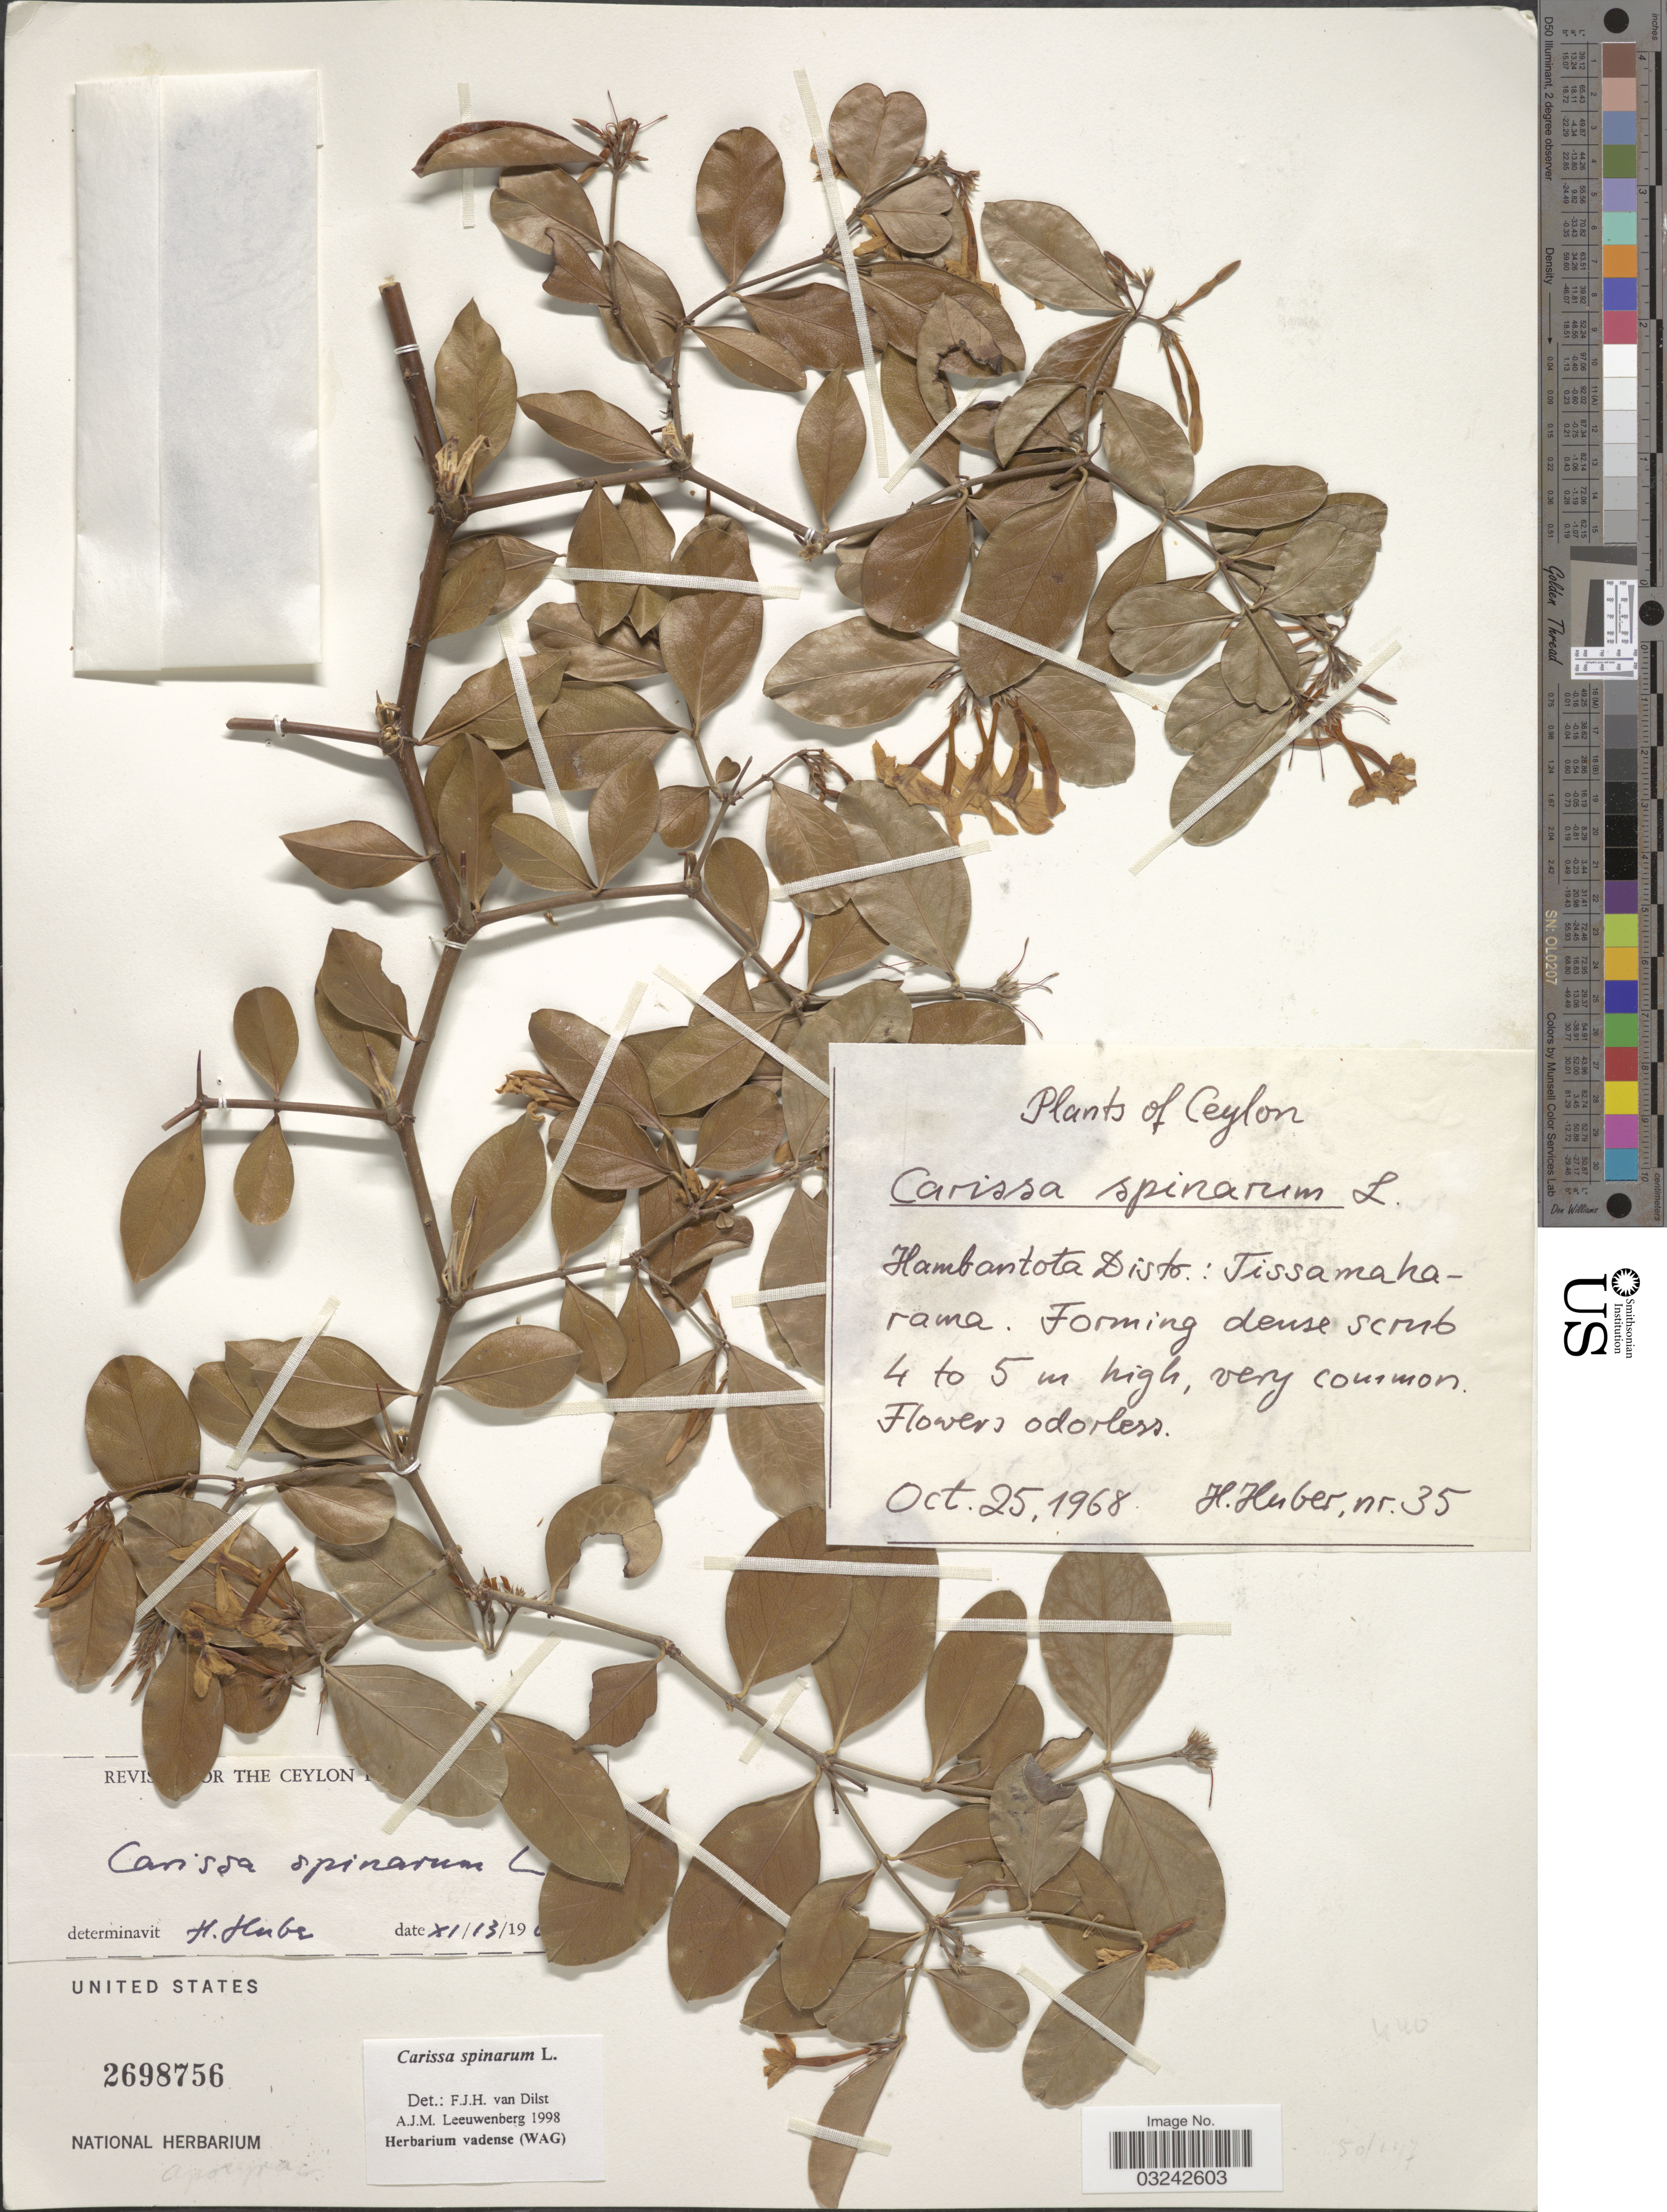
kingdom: Plantae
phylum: Tracheophyta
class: Magnoliopsida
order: Gentianales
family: Apocynaceae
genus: Carissa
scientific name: Carissa spinarum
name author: L.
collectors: H. Huber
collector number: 35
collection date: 1968-10-25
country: Sri Lanka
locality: Ceylon. Hambantota Distr.: Tissamaharama.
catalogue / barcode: US 2698756